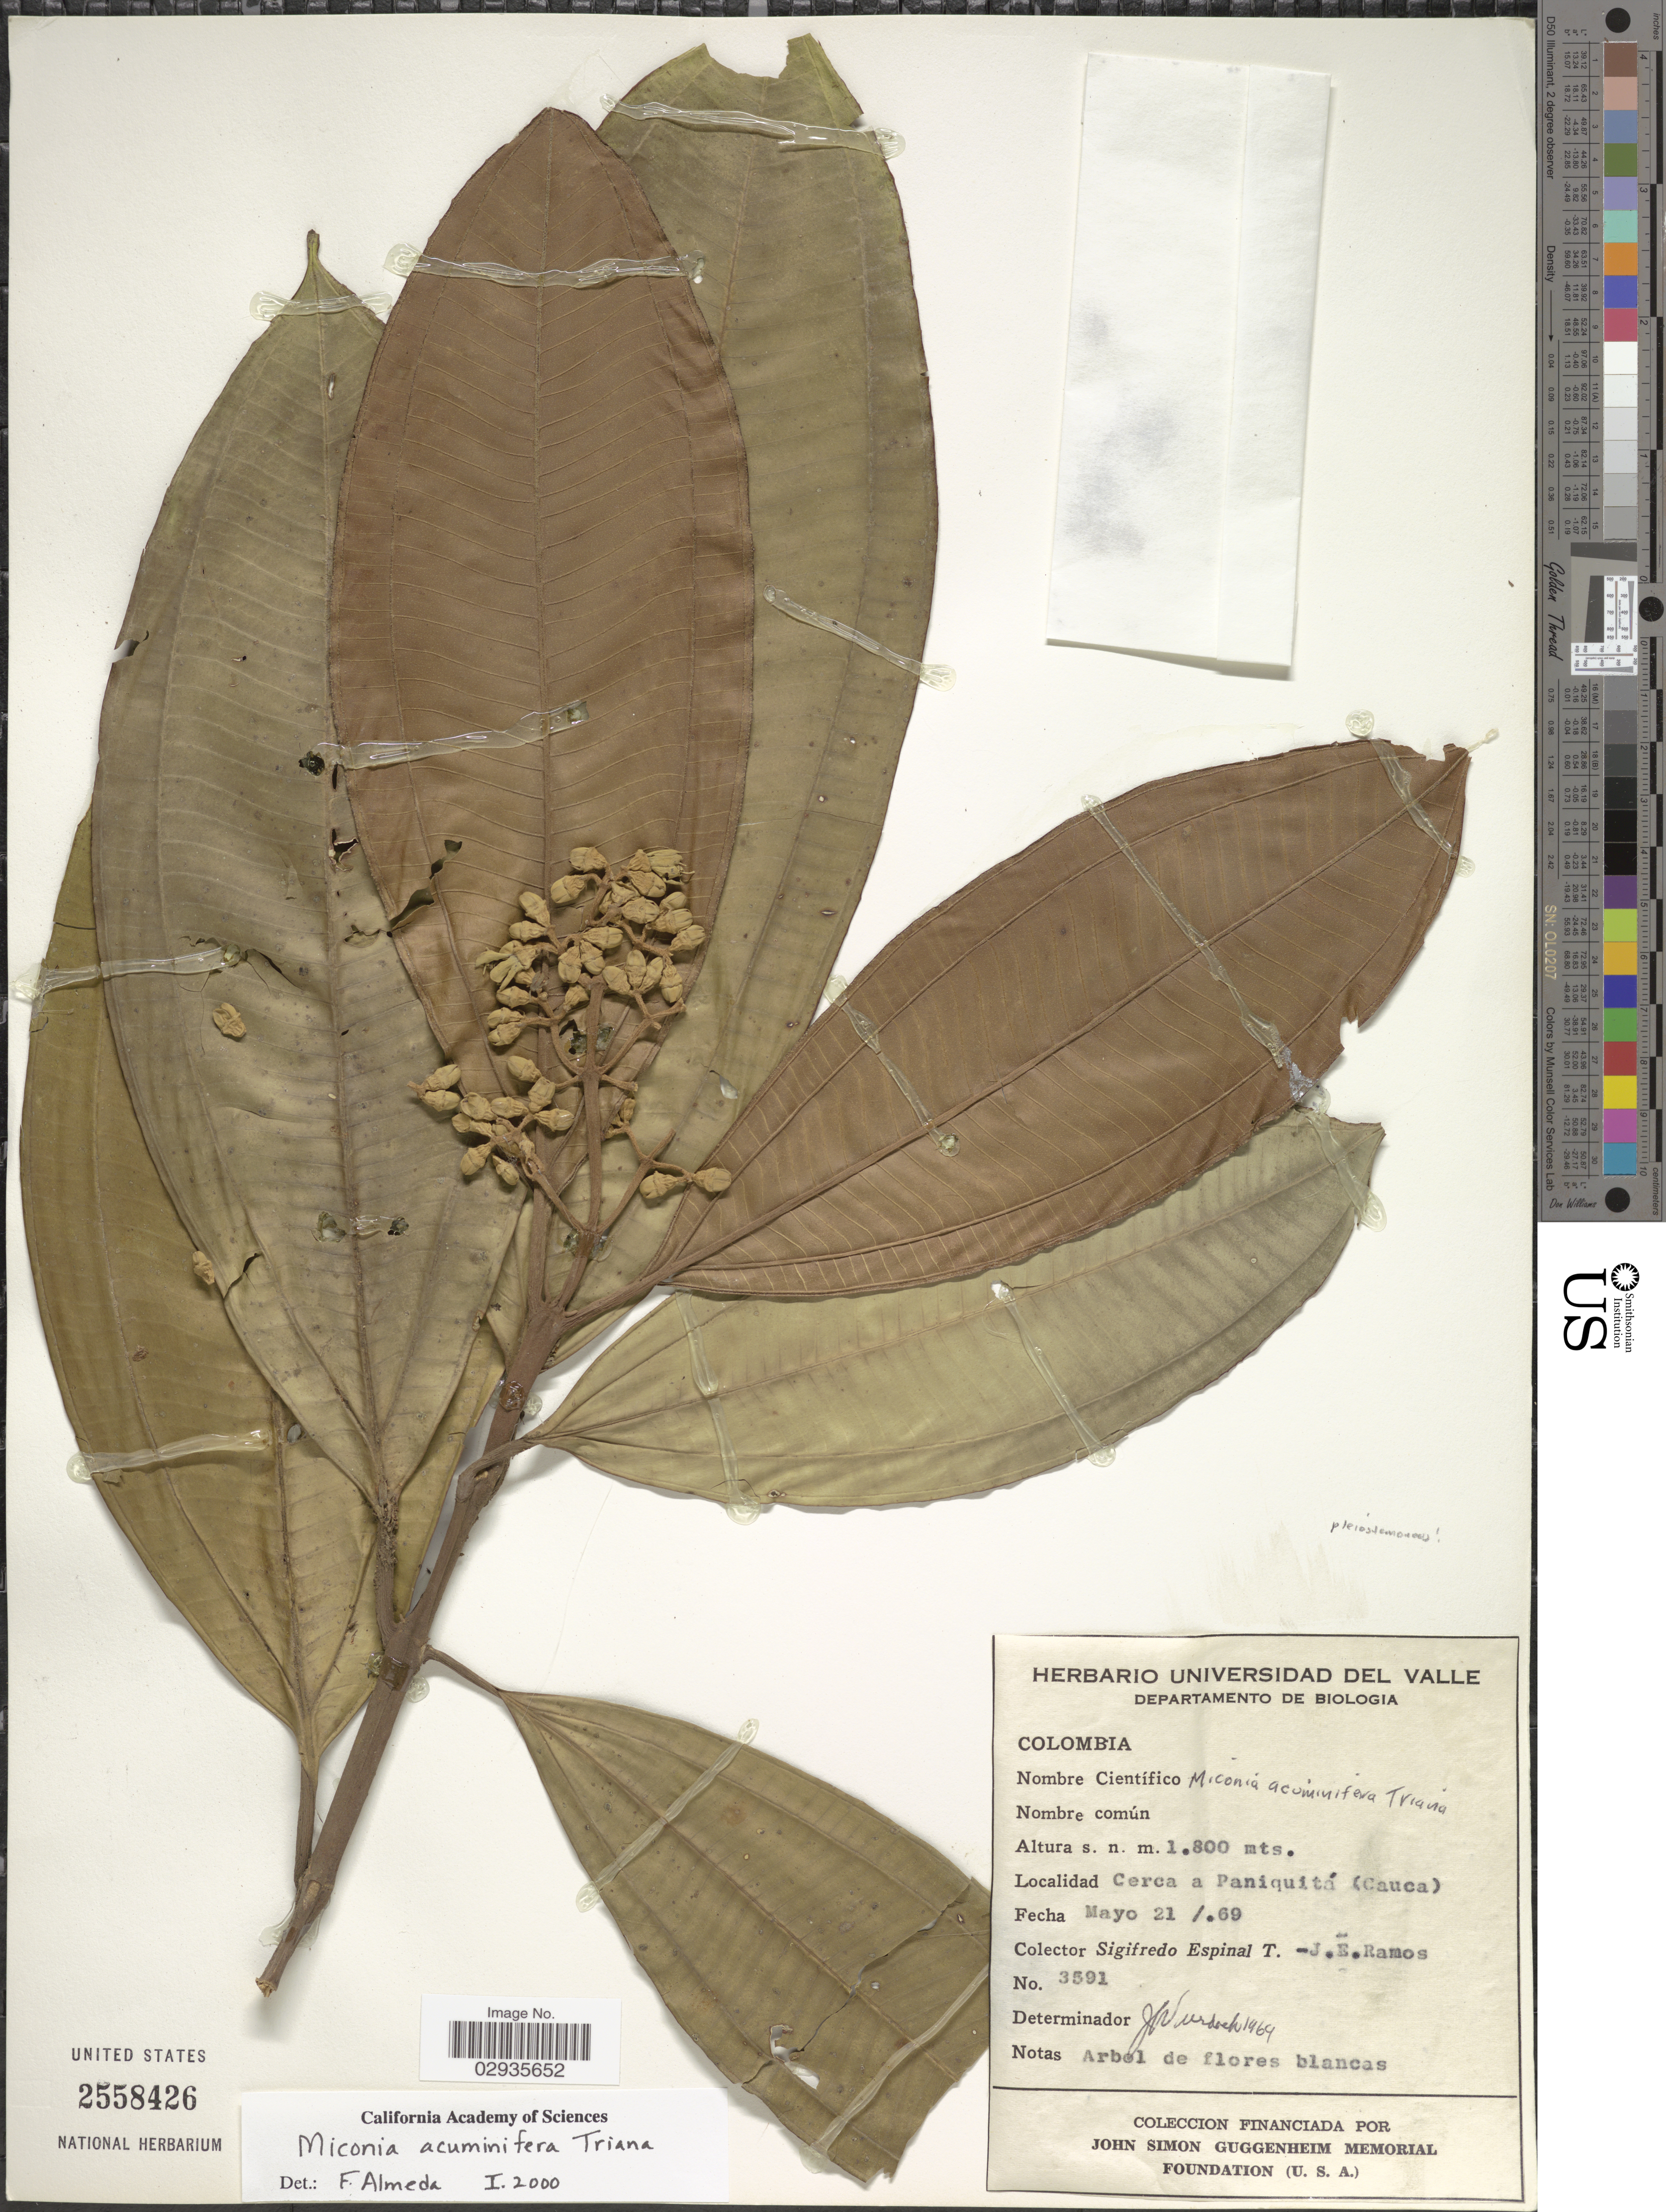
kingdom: Plantae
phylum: Tracheophyta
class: Magnoliopsida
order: Myrtales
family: Melastomataceae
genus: Miconia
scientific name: Miconia acuminifera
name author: Triana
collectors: S. Espinal & J. E. Ramos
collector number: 3591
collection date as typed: Transcribed d/m/y: 21/5/69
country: Colombia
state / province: Cauca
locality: Cerca a Paniquitá.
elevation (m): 1800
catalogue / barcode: US 2558426